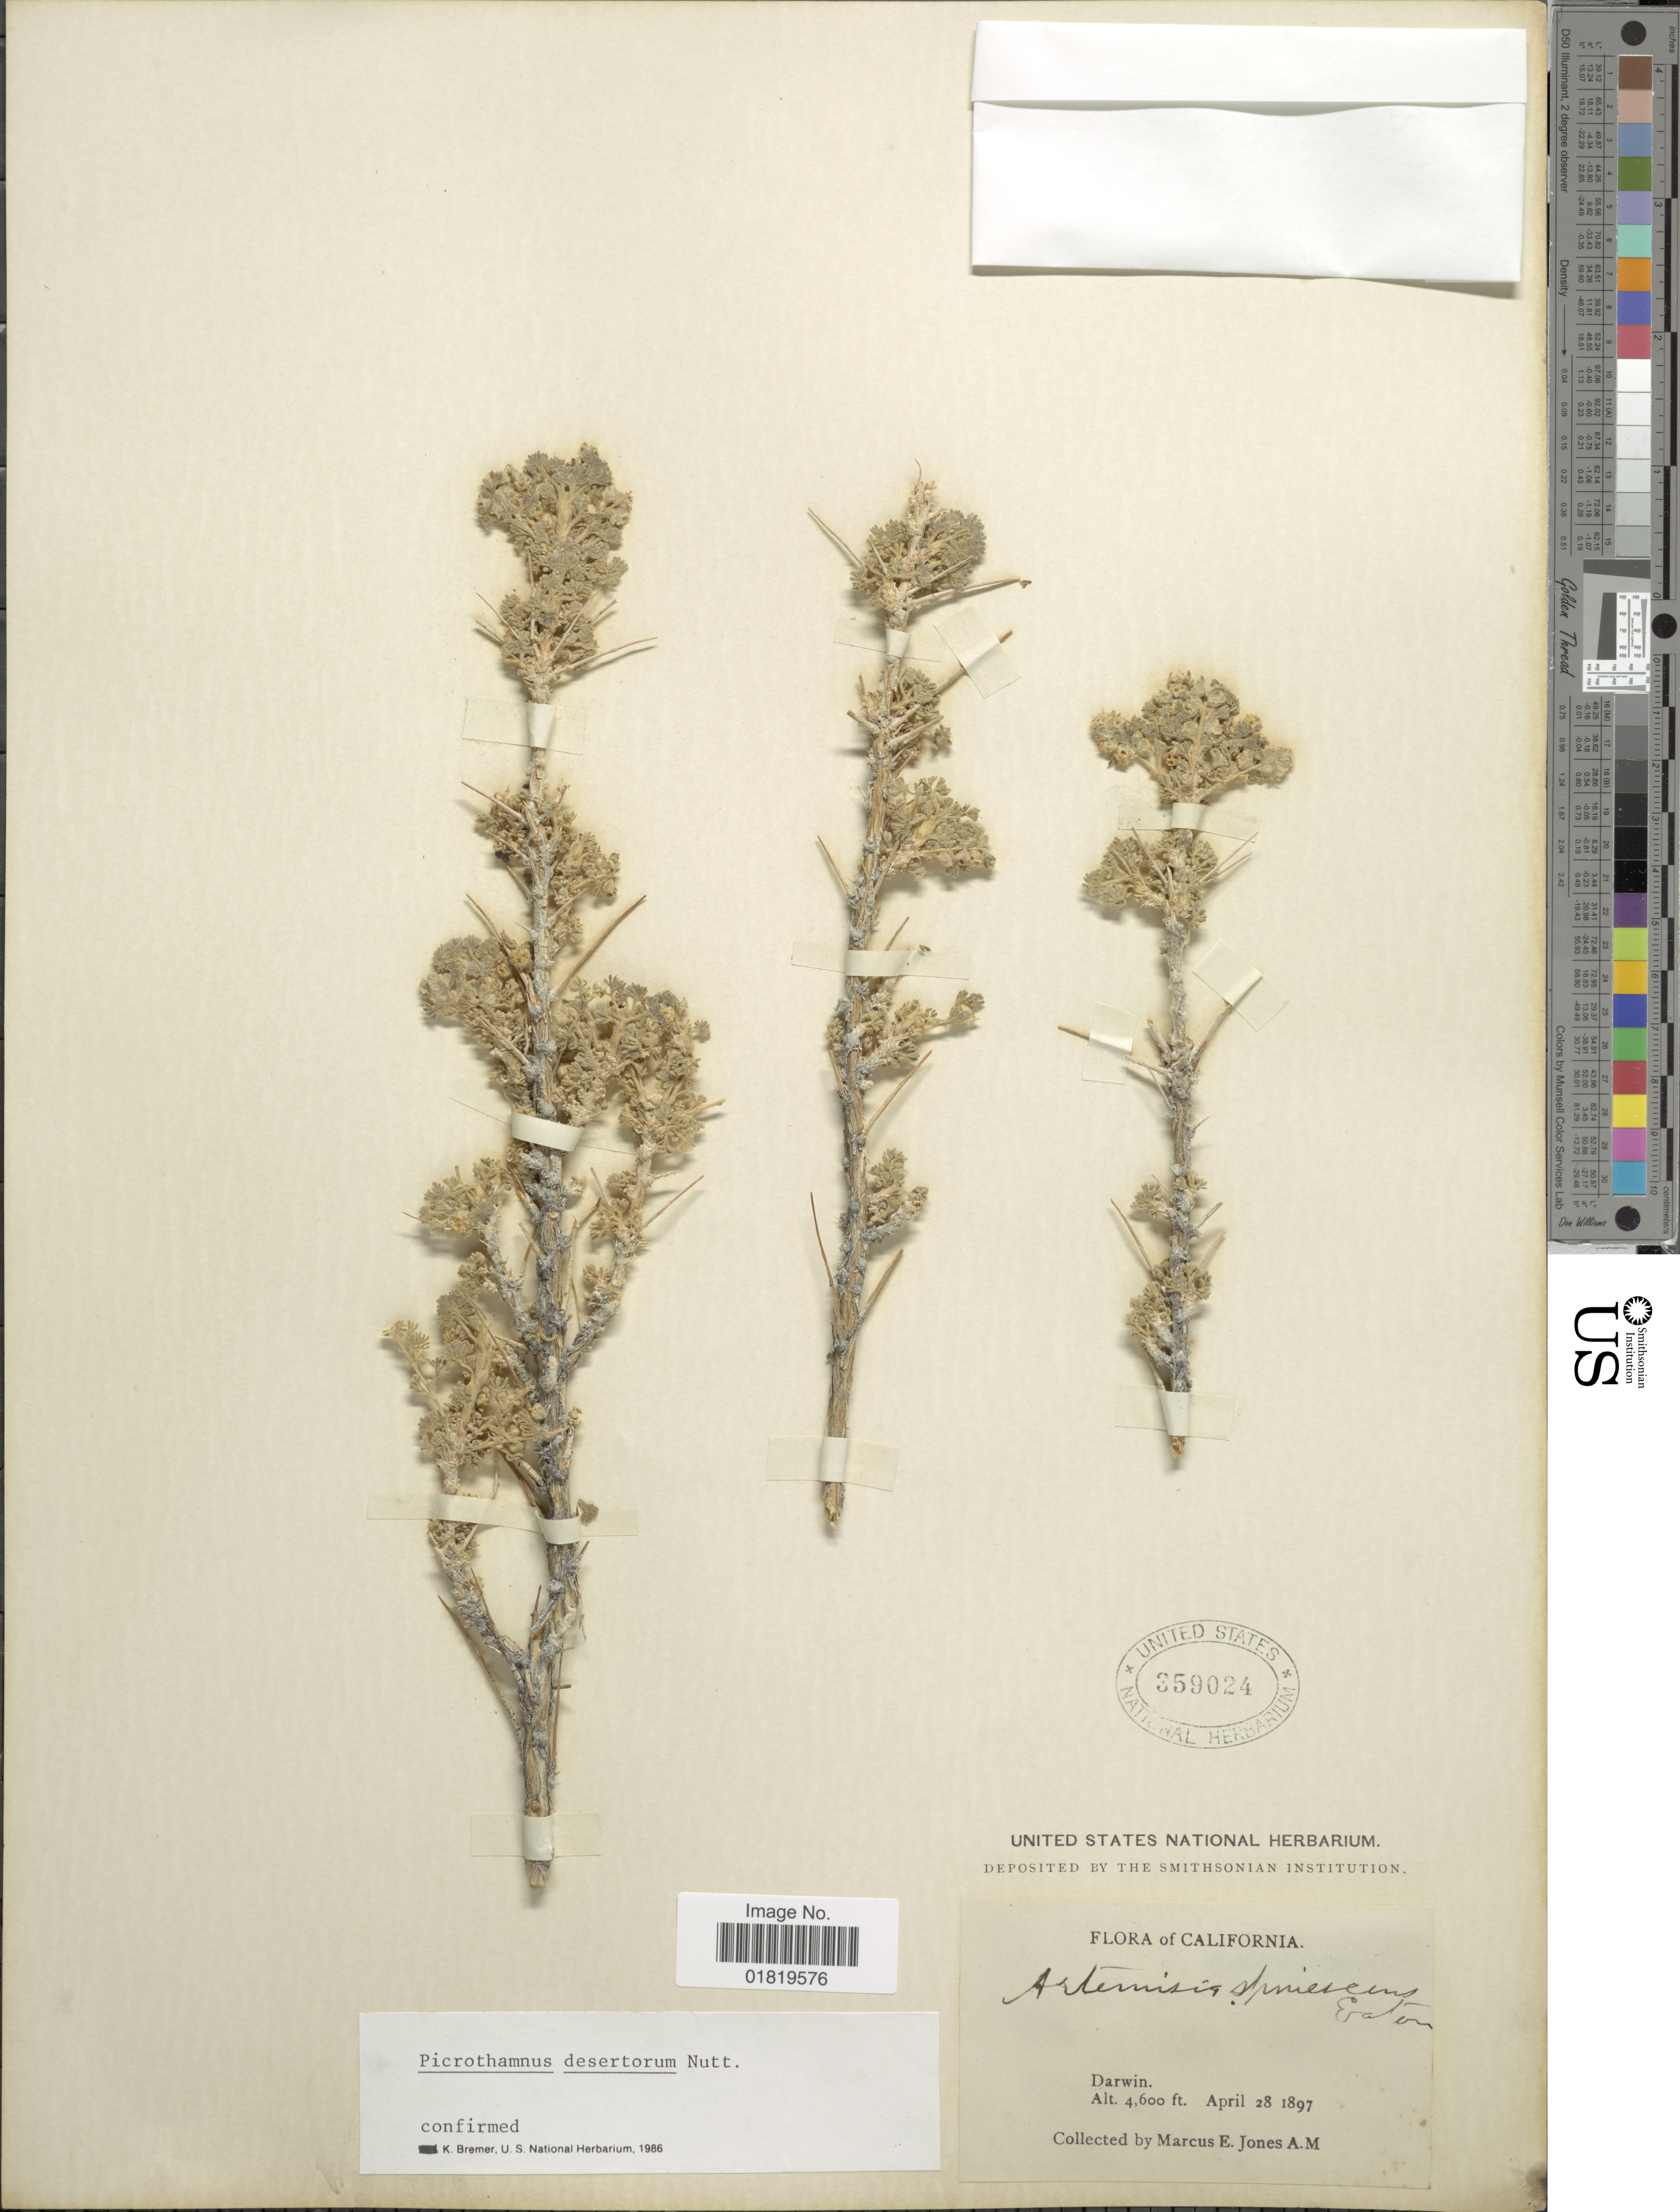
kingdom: Plantae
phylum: Tracheophyta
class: Magnoliopsida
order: Asterales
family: Asteraceae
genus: Picrothamnus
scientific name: Picrothamnus desertorum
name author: Nutt.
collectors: M. E. Jones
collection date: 1897-04-28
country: United States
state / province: California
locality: Darwin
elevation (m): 1402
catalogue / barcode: US 359024